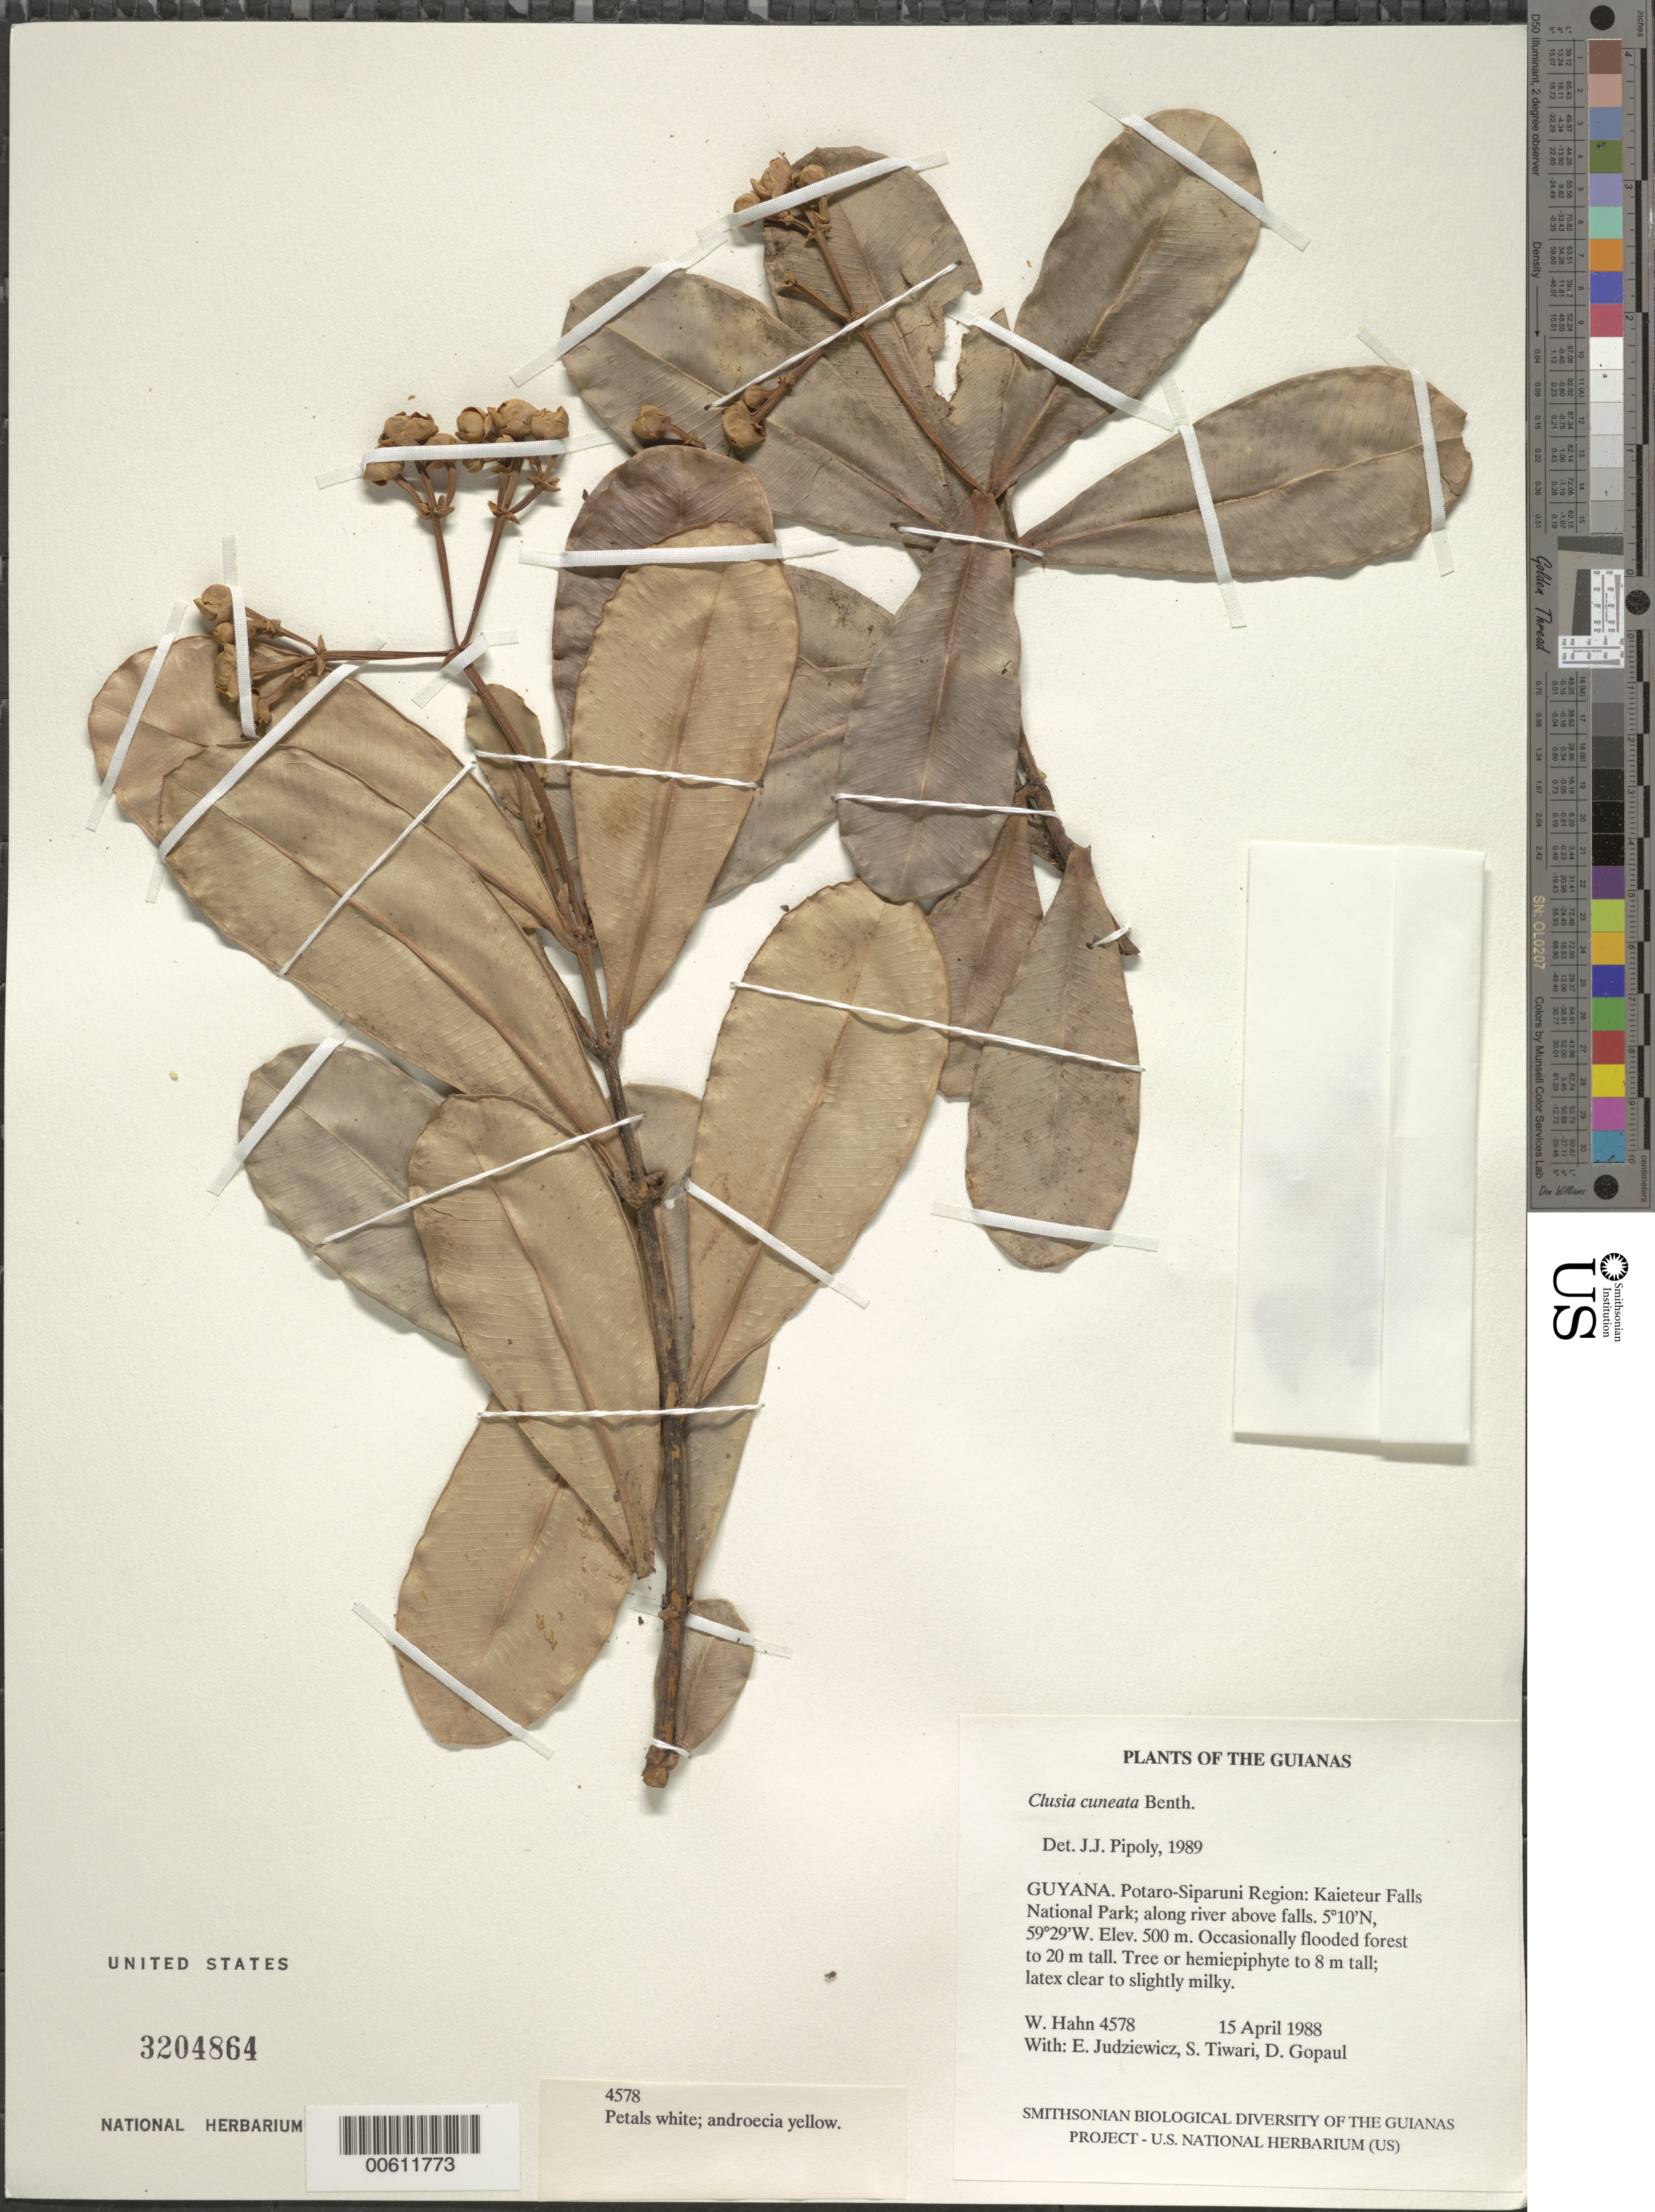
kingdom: Plantae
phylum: Tracheophyta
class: Magnoliopsida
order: Malpighiales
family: Clusiaceae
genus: Clusia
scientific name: Clusia cuneata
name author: Benth.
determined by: Pipoly, J. J., III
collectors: W. Hahn, E. J. Judziewicz, S. Tiwari & D. Gopaul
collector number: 4578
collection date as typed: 15 April 1988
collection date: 1988-04-15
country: Guyana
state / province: Potaro-Siparuni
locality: Kaieteur Falls National Park; along river above falls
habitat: Occasionally flooded forest to 20 m tall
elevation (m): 500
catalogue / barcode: US 3204864